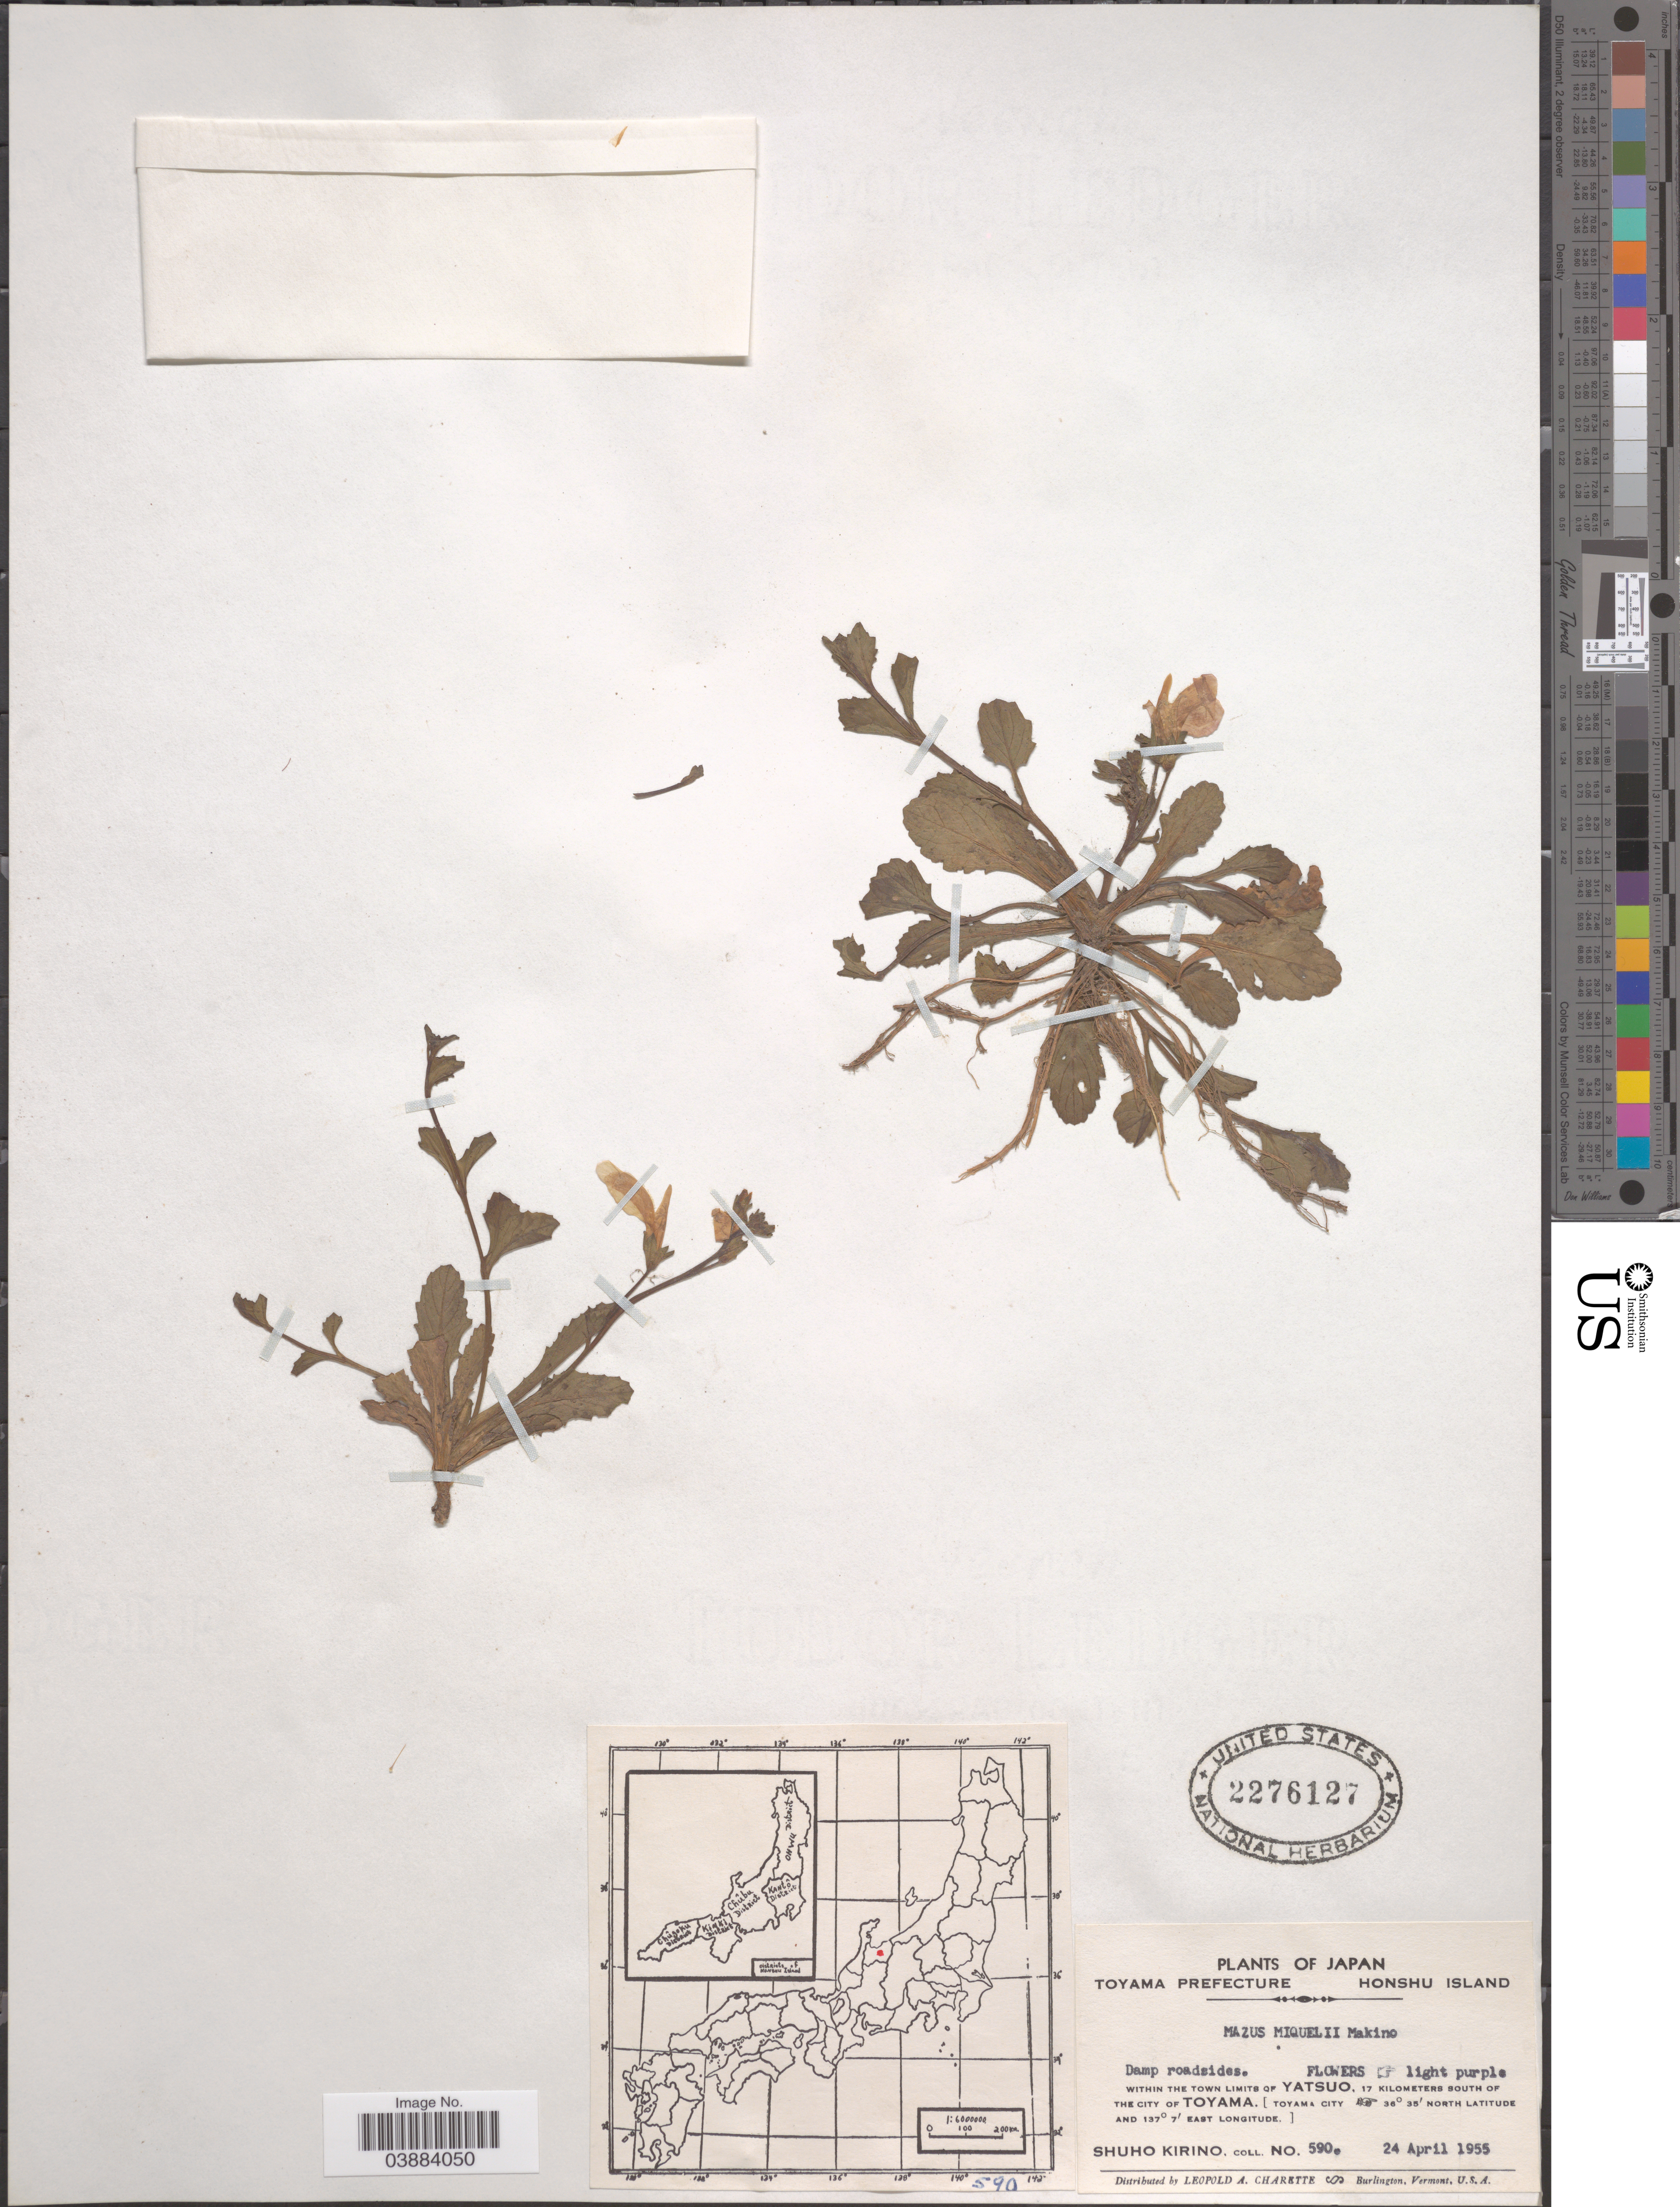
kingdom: Plantae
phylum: Tracheophyta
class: Magnoliopsida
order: Lamiales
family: Mazaceae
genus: Mazus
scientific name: Mazus miquelii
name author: Makino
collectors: S. Kirino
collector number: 590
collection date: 1955-04-24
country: Japan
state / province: Toyama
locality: Toyama Prefecture Honshu Island. Within the town limits of Yatsuo, 17 kilometers south of the city of Toyama. [Toyama City X].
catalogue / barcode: US 2276127